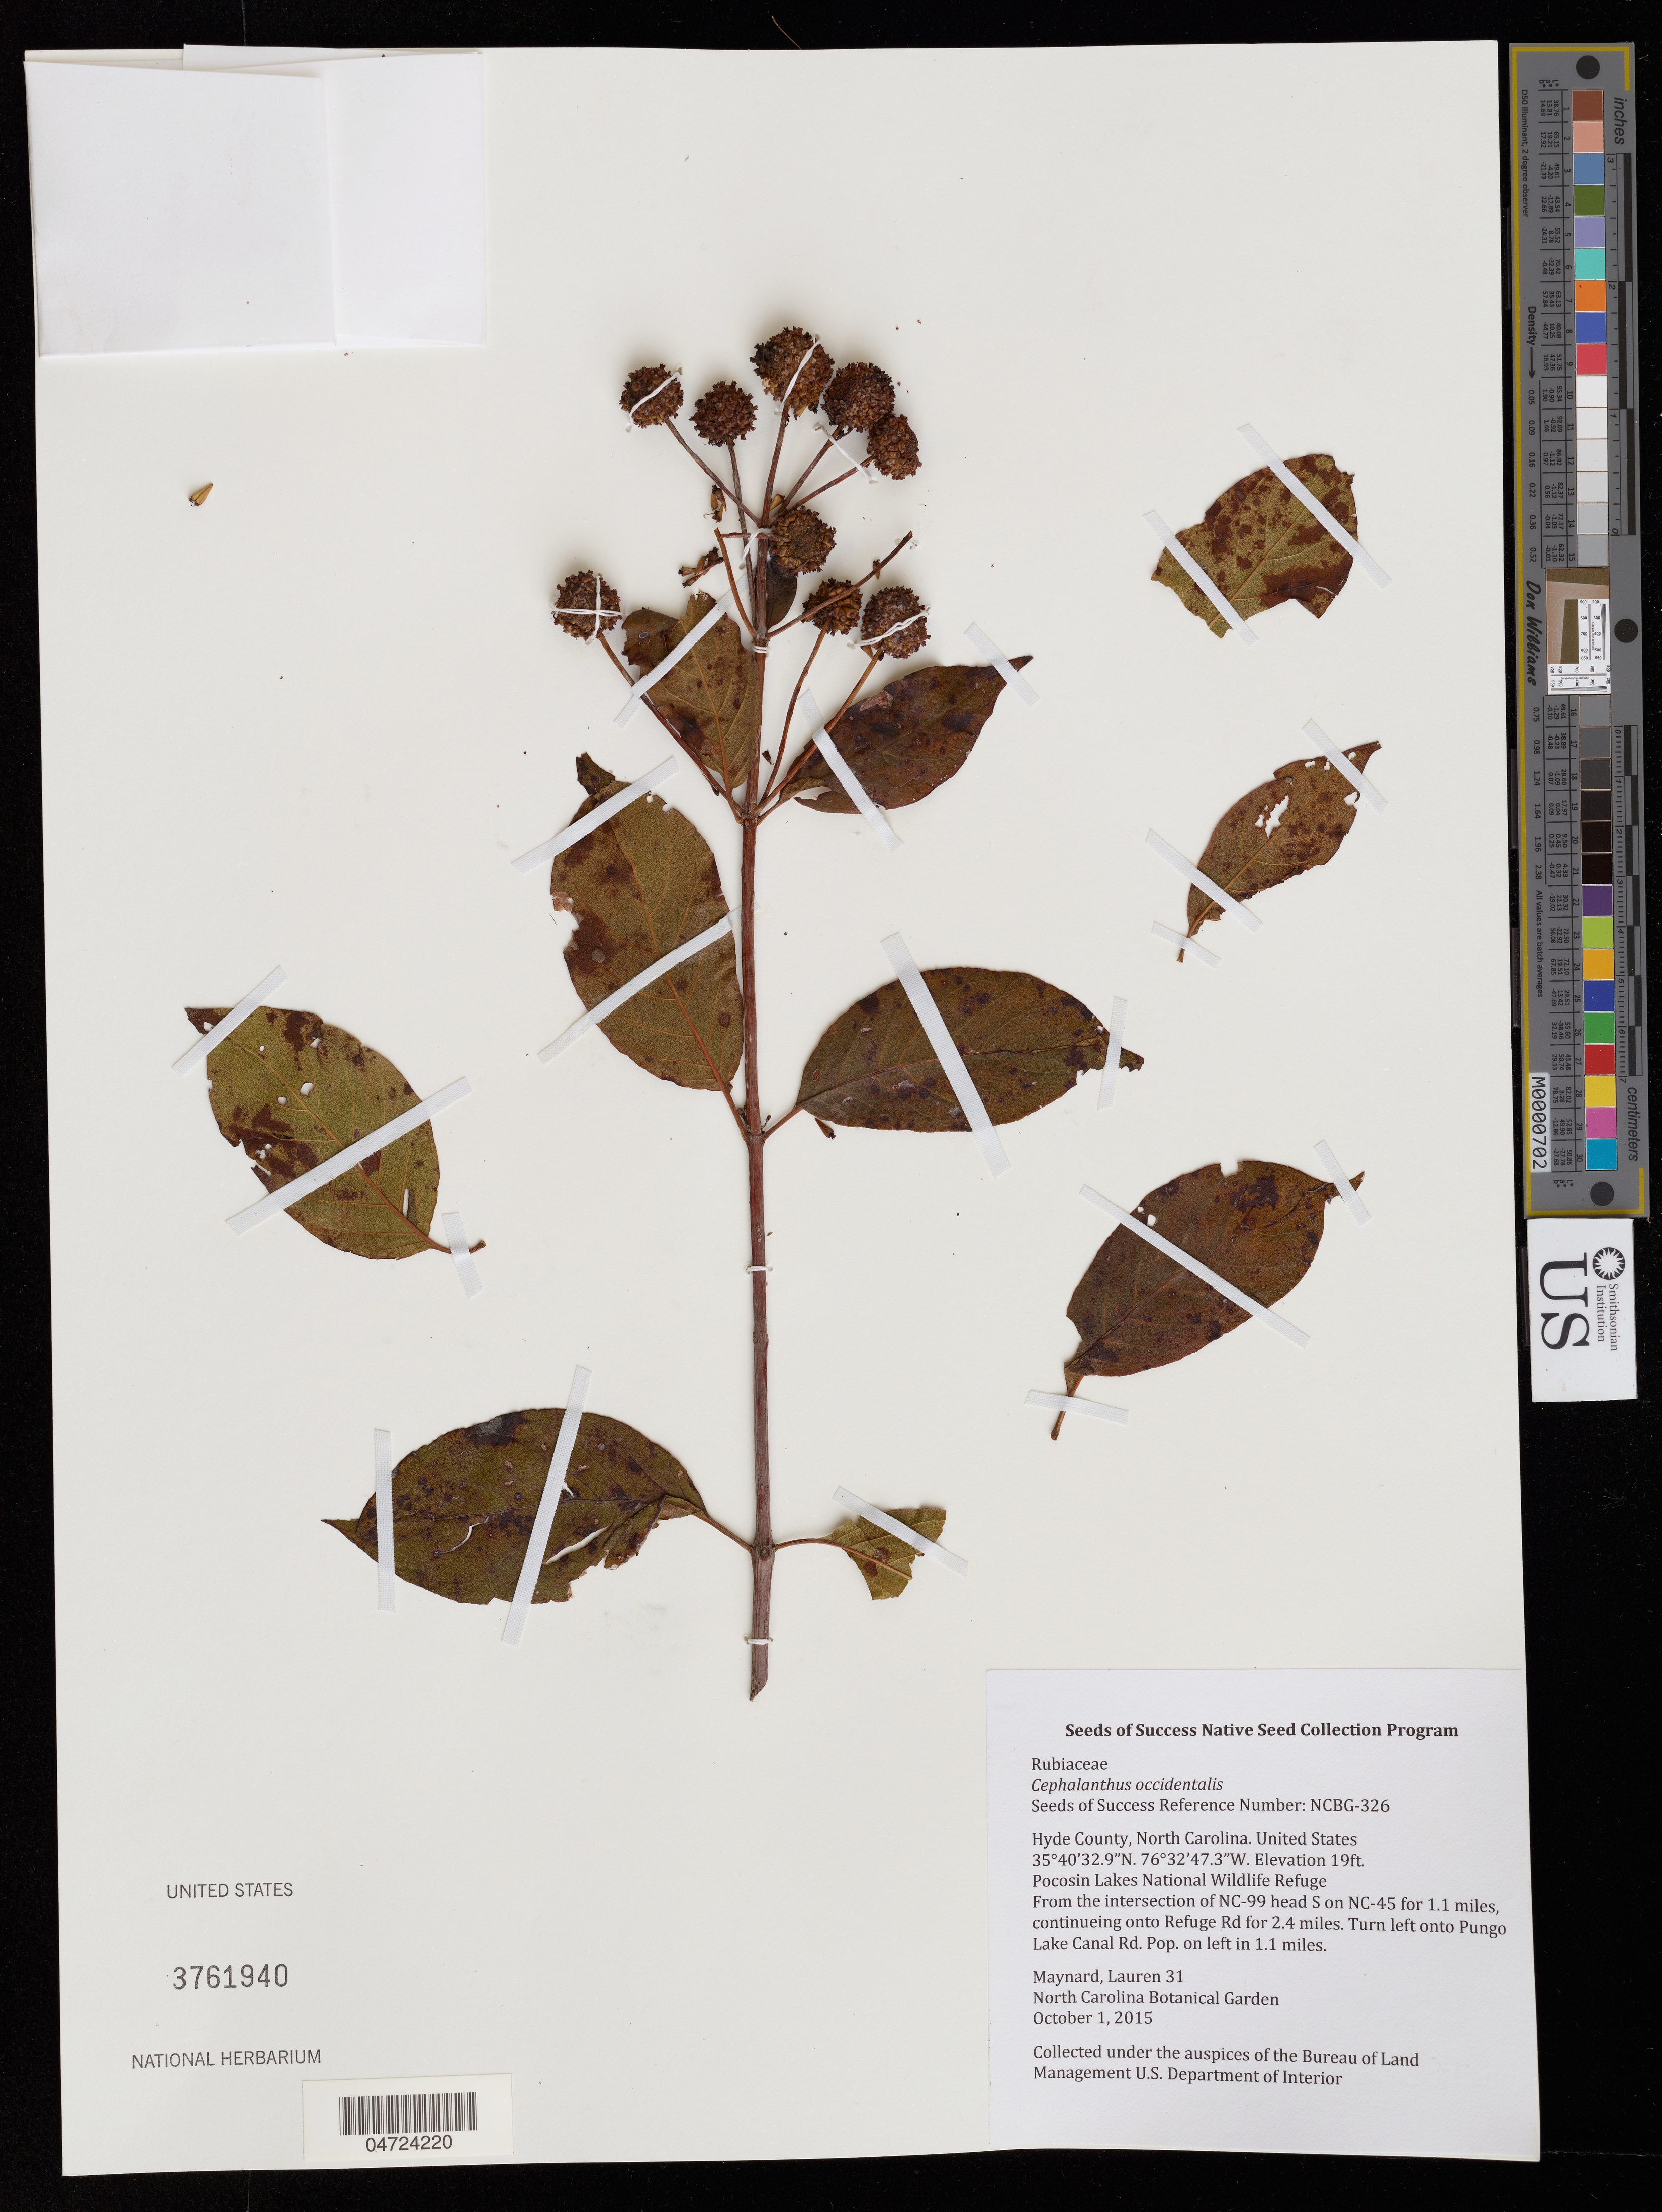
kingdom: Plantae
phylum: Tracheophyta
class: Magnoliopsida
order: Gentianales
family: Rubiaceae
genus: Cephalanthus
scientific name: Cephalanthus occidentalis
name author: L.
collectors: L. Maynard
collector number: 31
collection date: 2015-10-01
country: United States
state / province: North Carolina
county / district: Hyde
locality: Hyde County. Pocosin Lakes National Wildlife Refuge. From the intersection of NC-99 head S on NC-45 for 1.1 miles, continueing onto Refuge for 2.4 miles. Turn left onto Pungo Lake Canal Rd. Pop. on left in 1.1 miles.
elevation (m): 6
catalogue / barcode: US 3761940